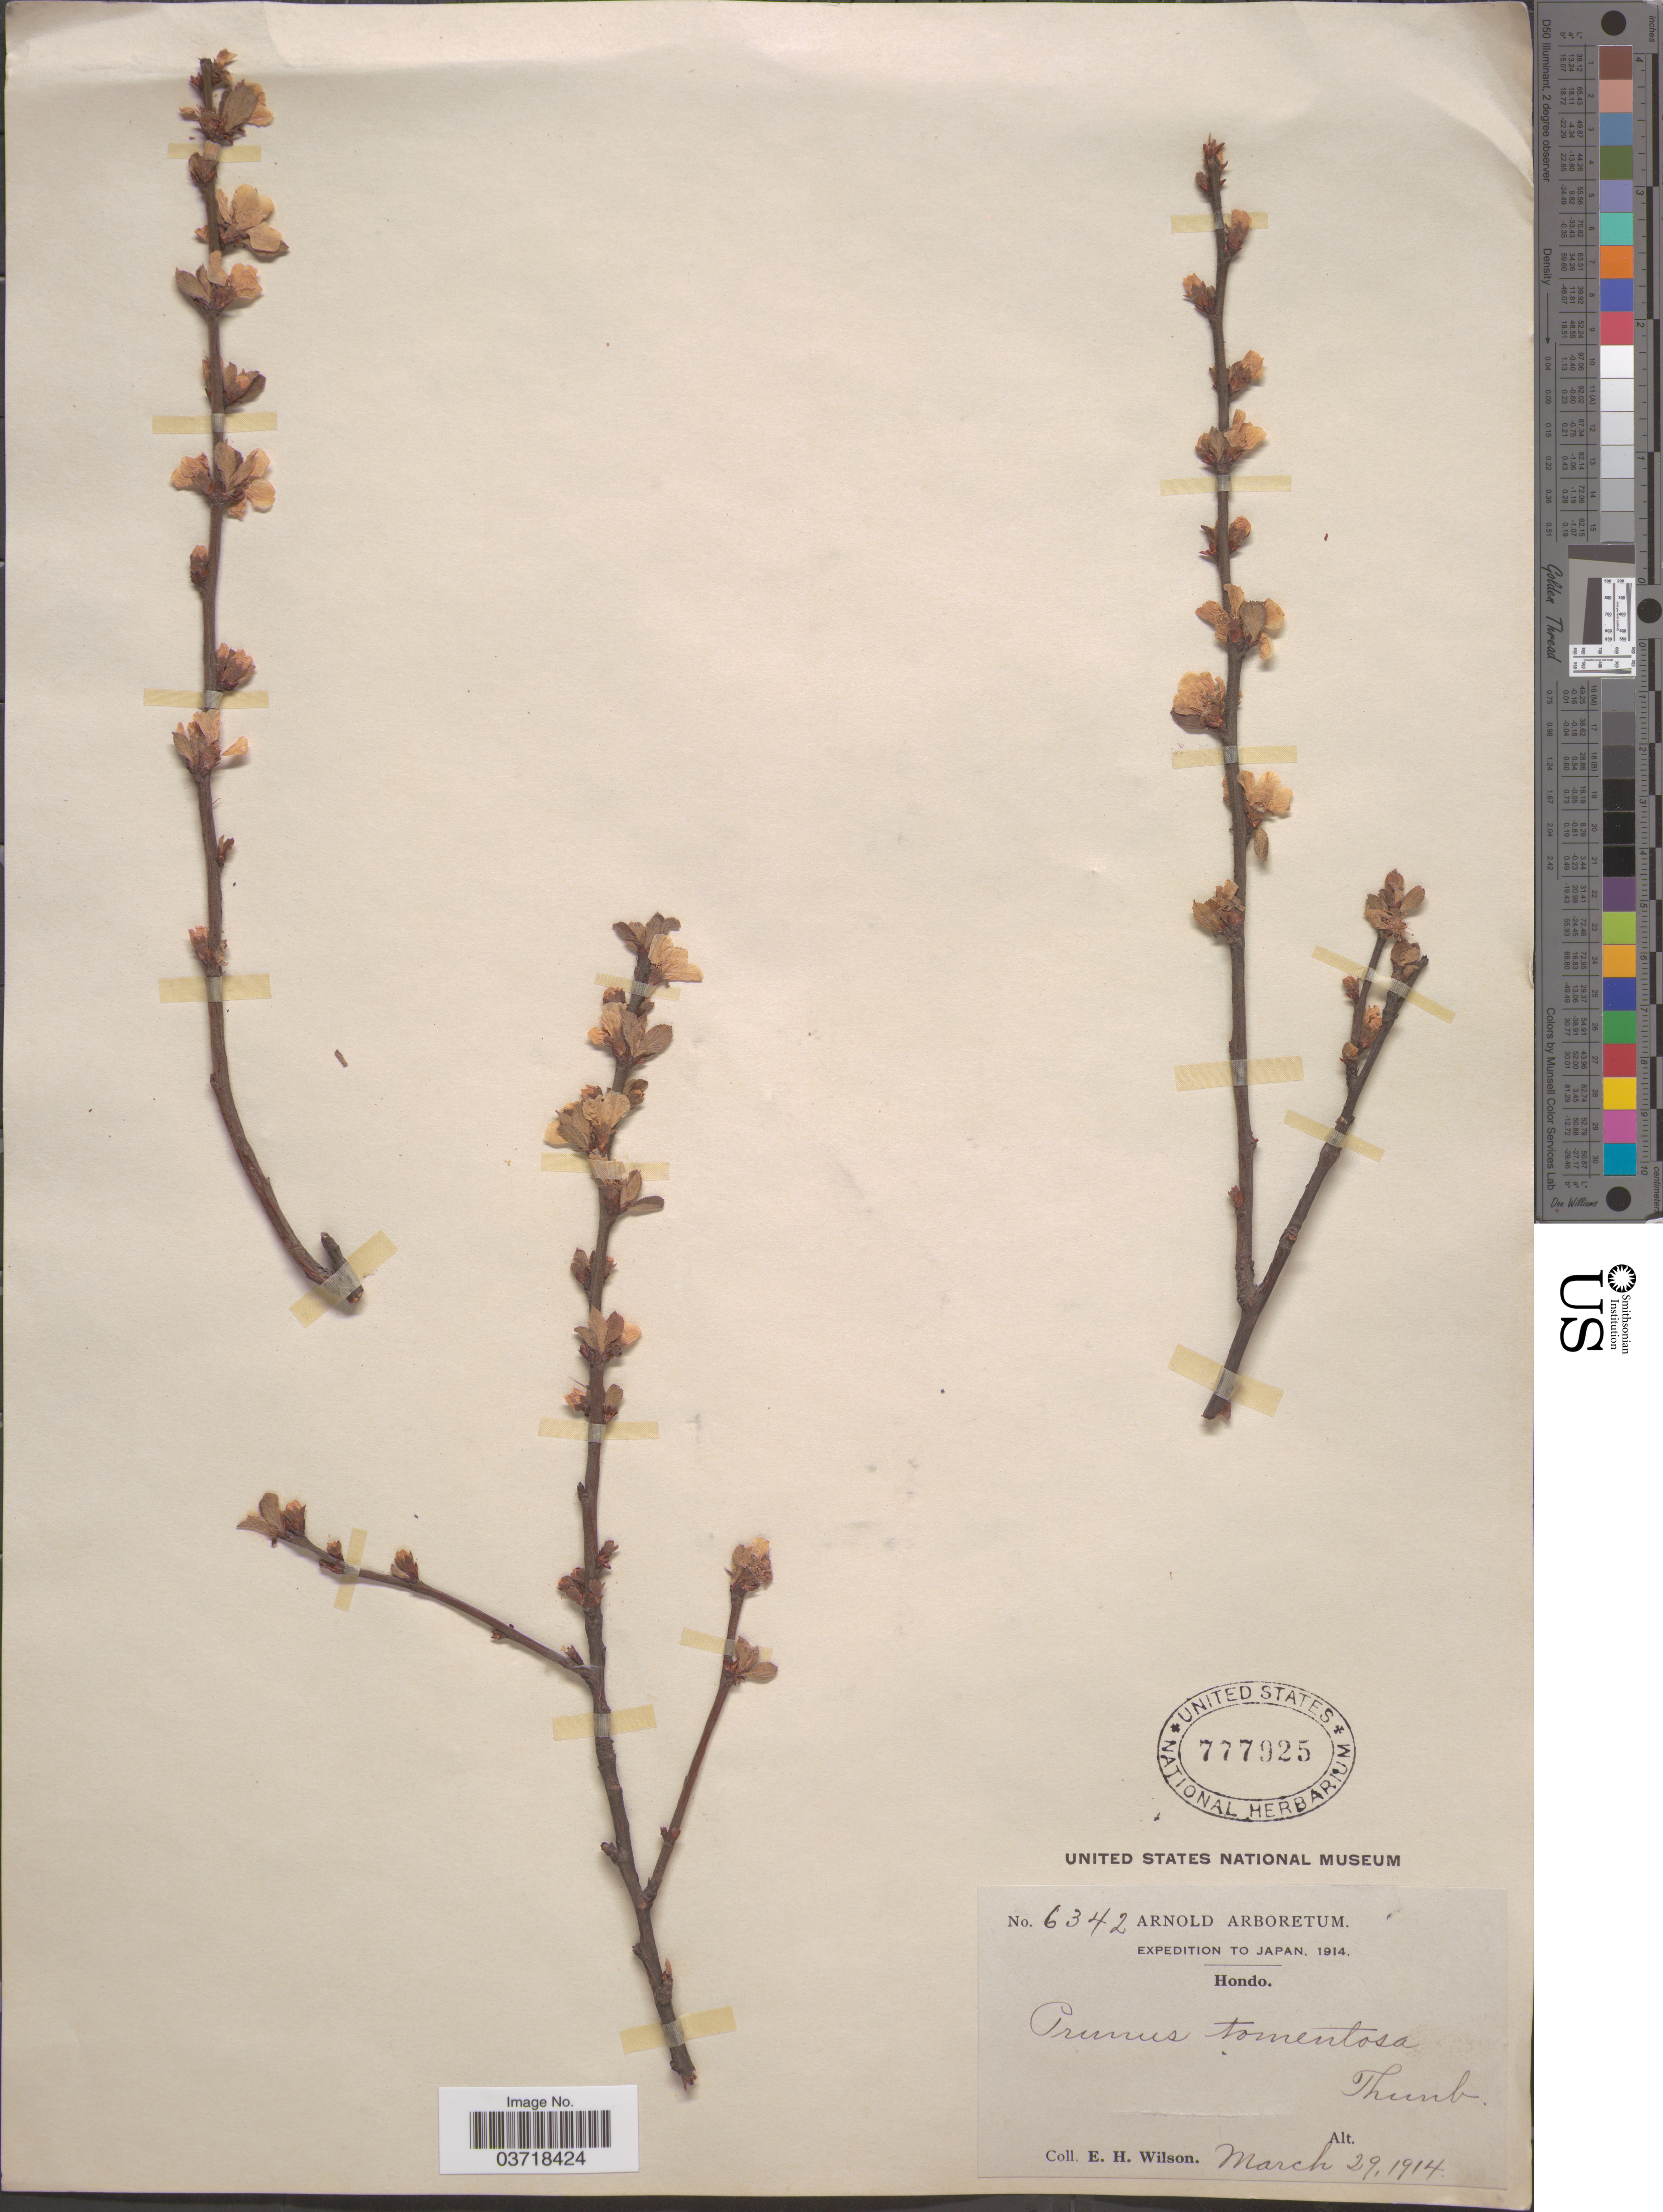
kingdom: Plantae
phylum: Tracheophyta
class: Magnoliopsida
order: Rosales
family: Rosaceae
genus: Prunus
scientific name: Prunus tomentosa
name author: Thunb.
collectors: E. Wilson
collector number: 6342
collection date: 1914-03-29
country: Japan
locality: Hondo.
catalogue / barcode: US 777925